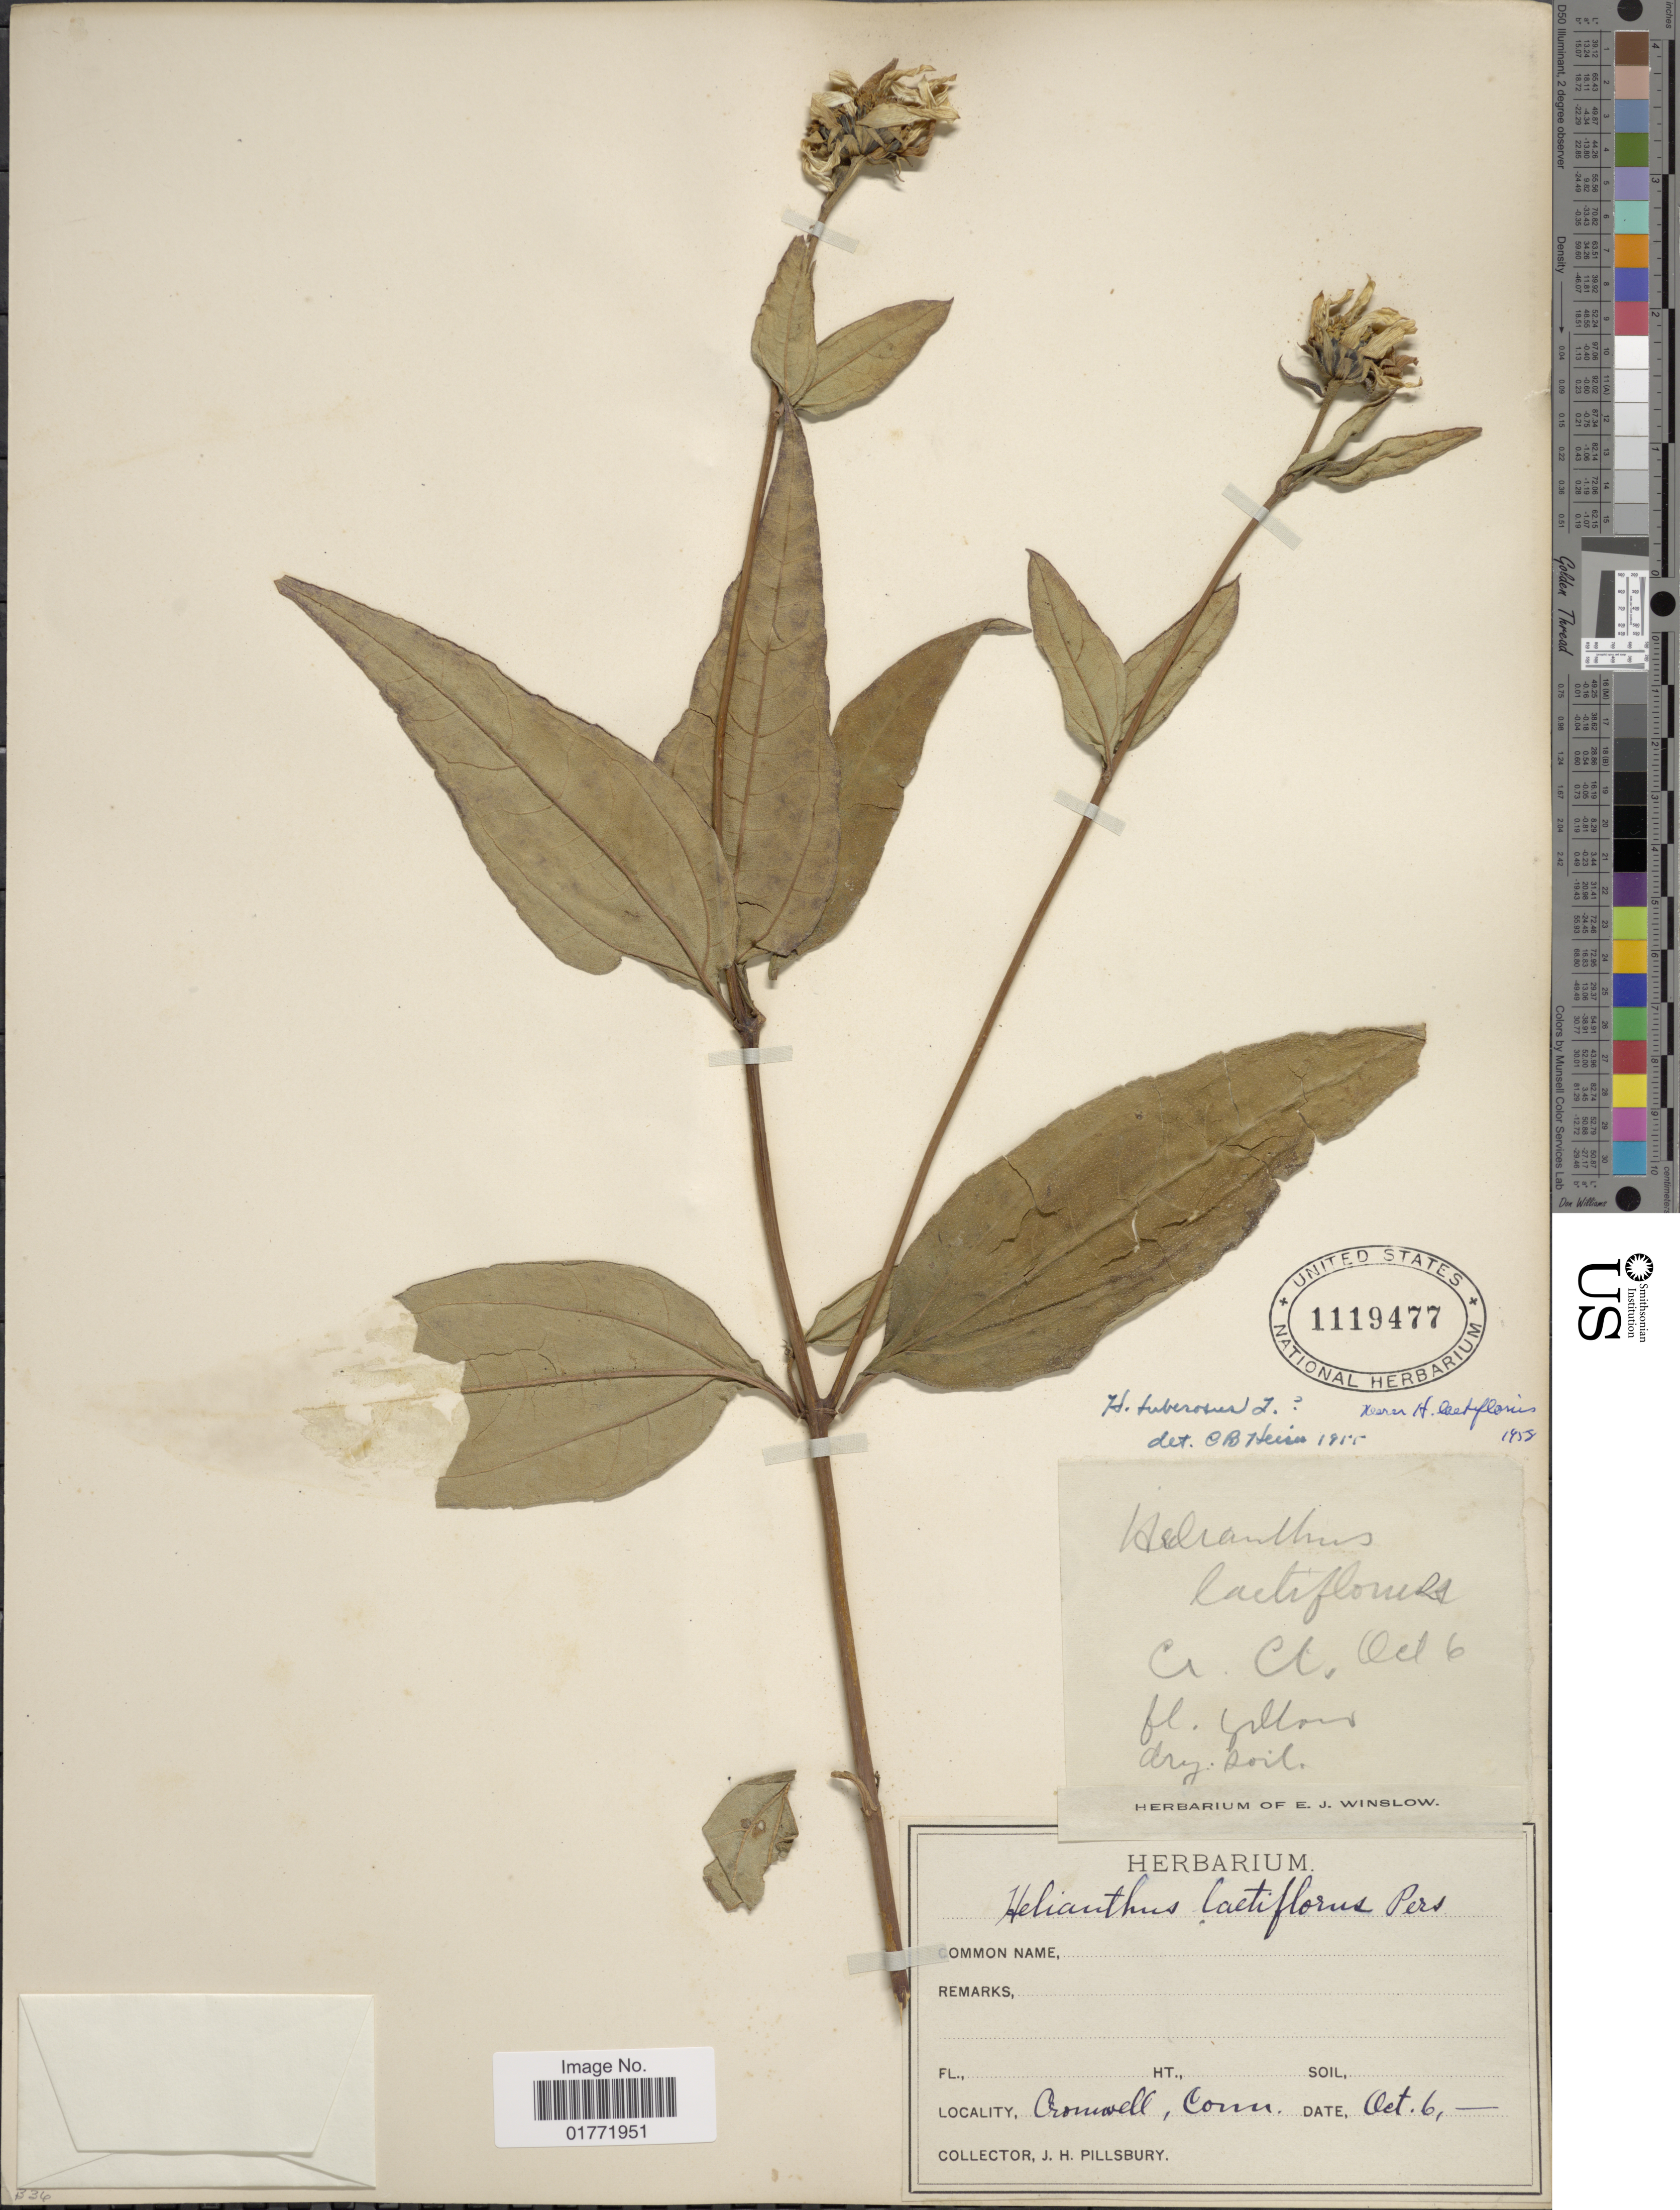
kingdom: Plantae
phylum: Tracheophyta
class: Magnoliopsida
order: Asterales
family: Asteraceae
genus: Helianthus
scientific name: Helianthus tuberosus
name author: L.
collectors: J. Pillsbury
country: United States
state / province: Connecticut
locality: Cromwell Conn.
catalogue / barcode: US 1119477